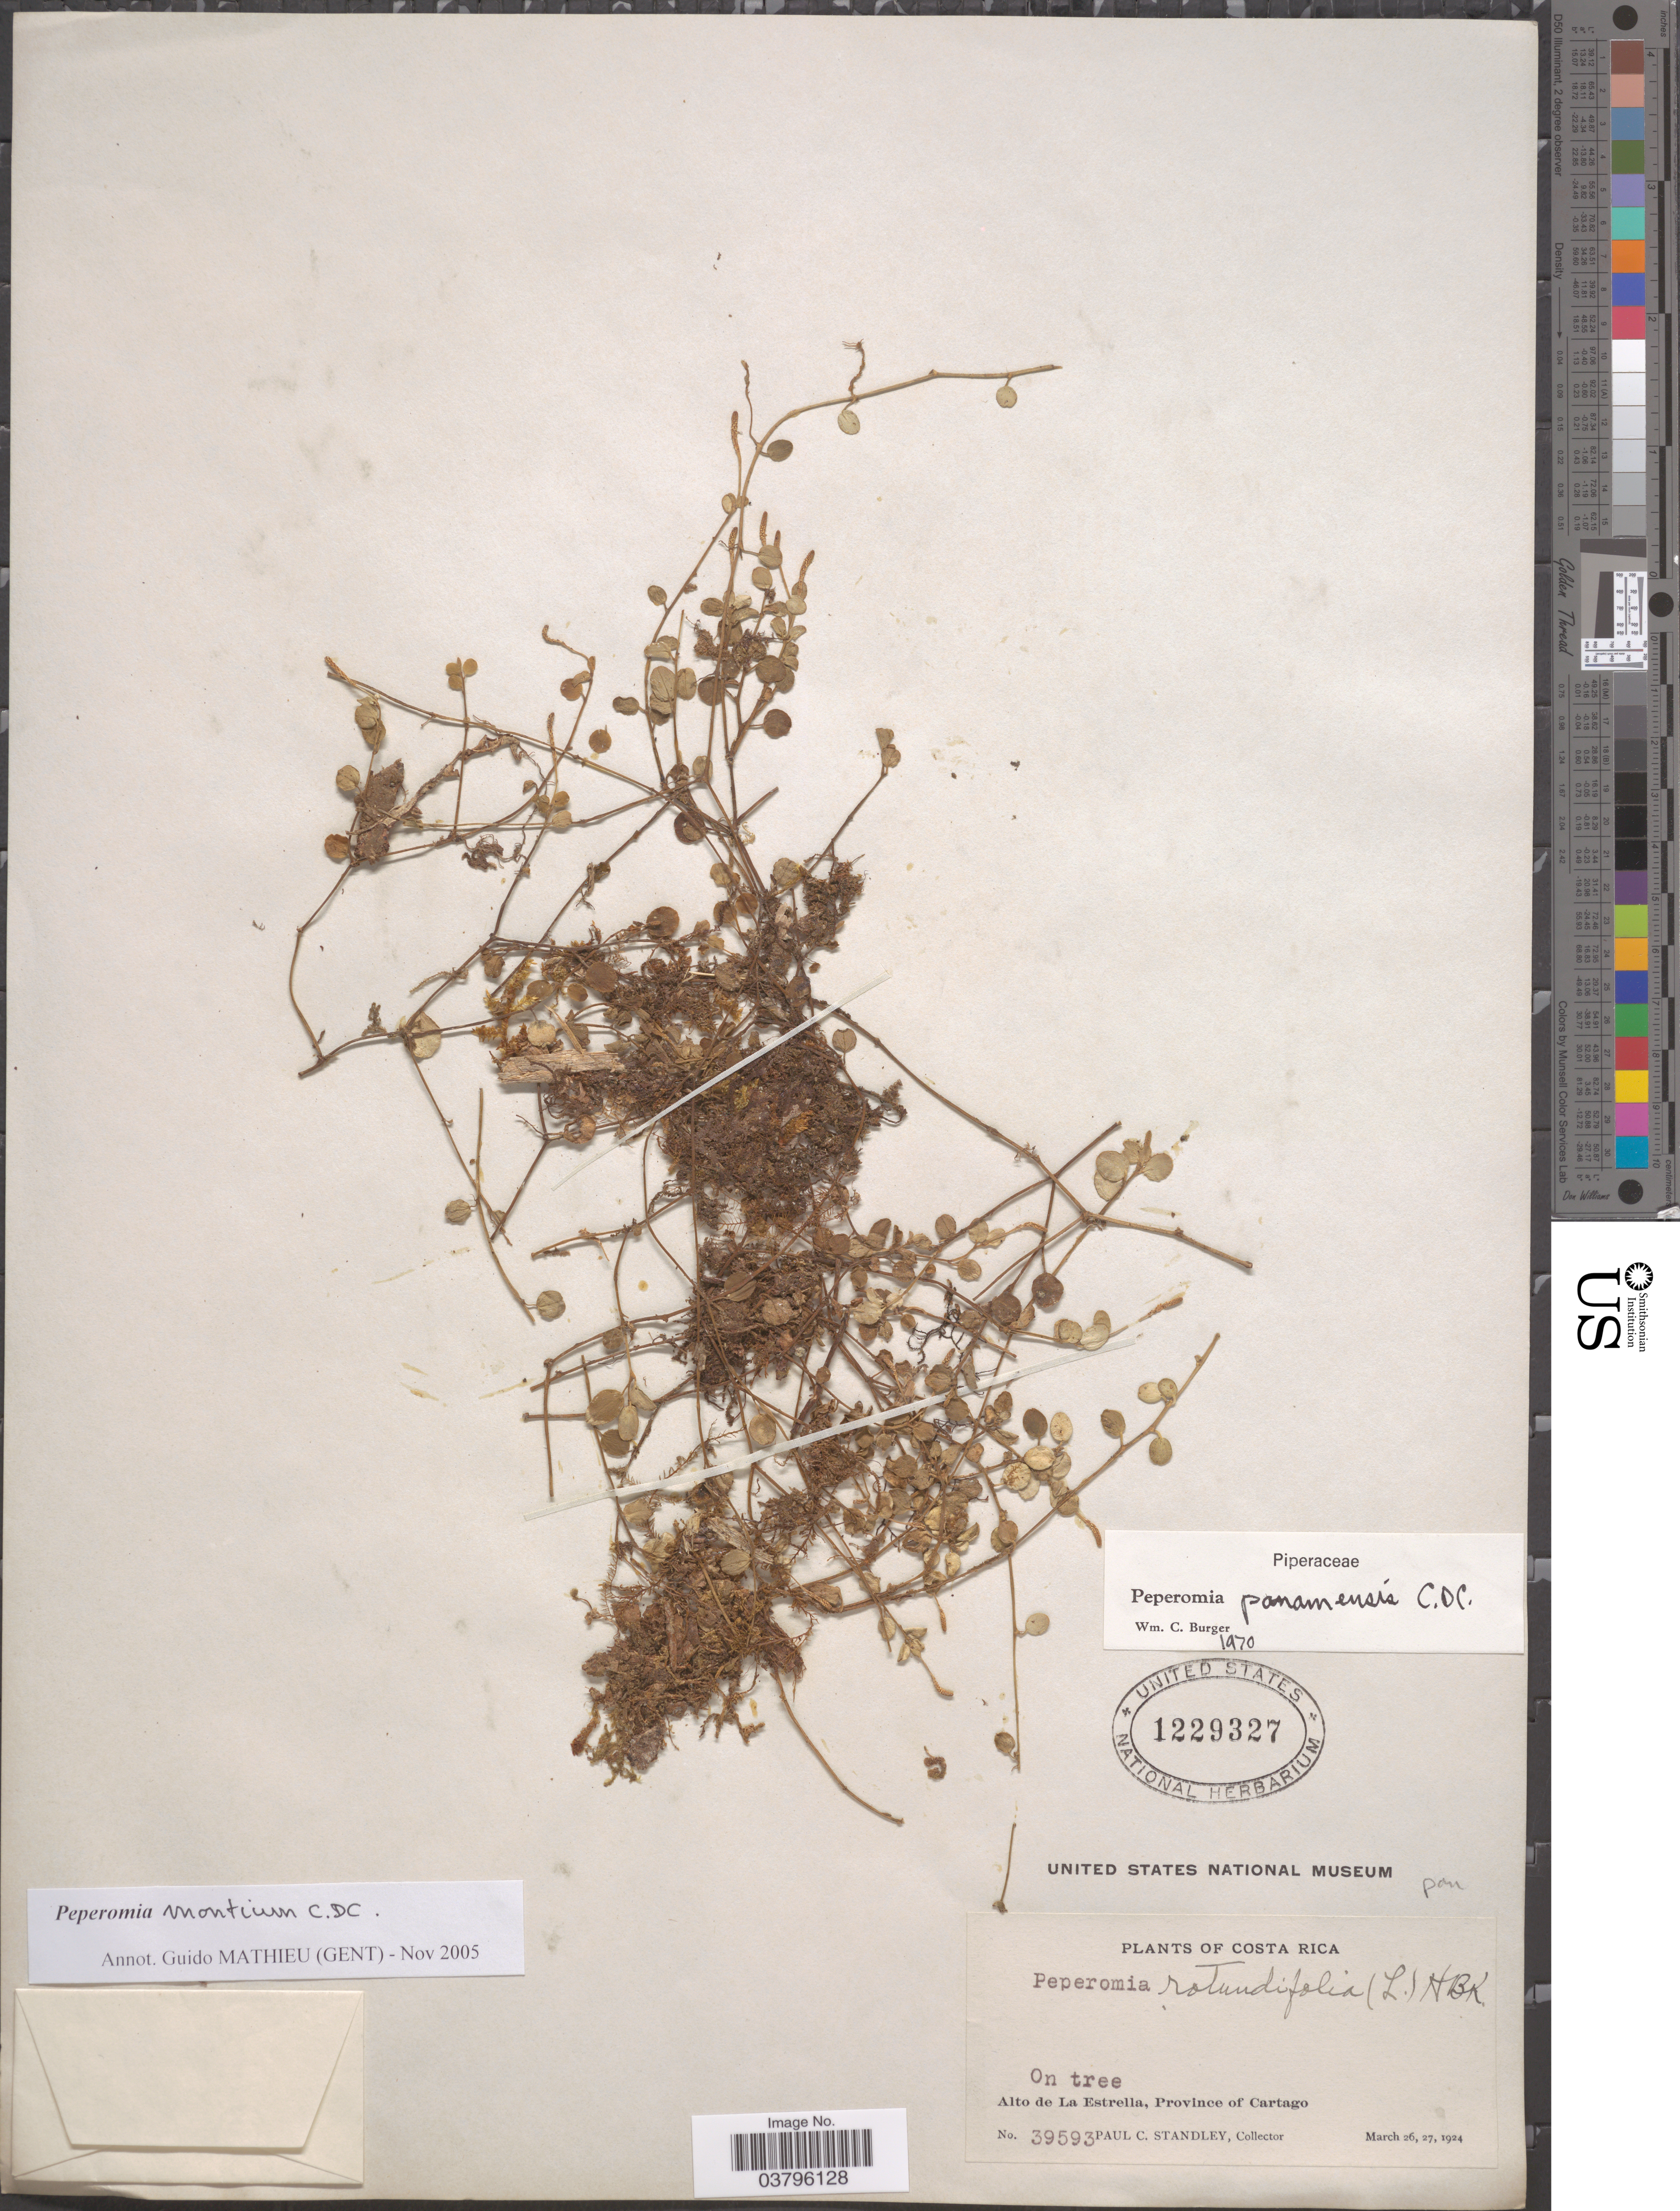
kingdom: Plantae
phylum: Tracheophyta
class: Magnoliopsida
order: Piperales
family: Piperaceae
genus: Peperomia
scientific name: Peperomia montium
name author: C. DC.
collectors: P. C. Standley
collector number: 39593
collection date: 1924-03-26/1924-03-27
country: Costa Rica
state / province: Cartago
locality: Alto de La Estrella.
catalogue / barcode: US 1229327